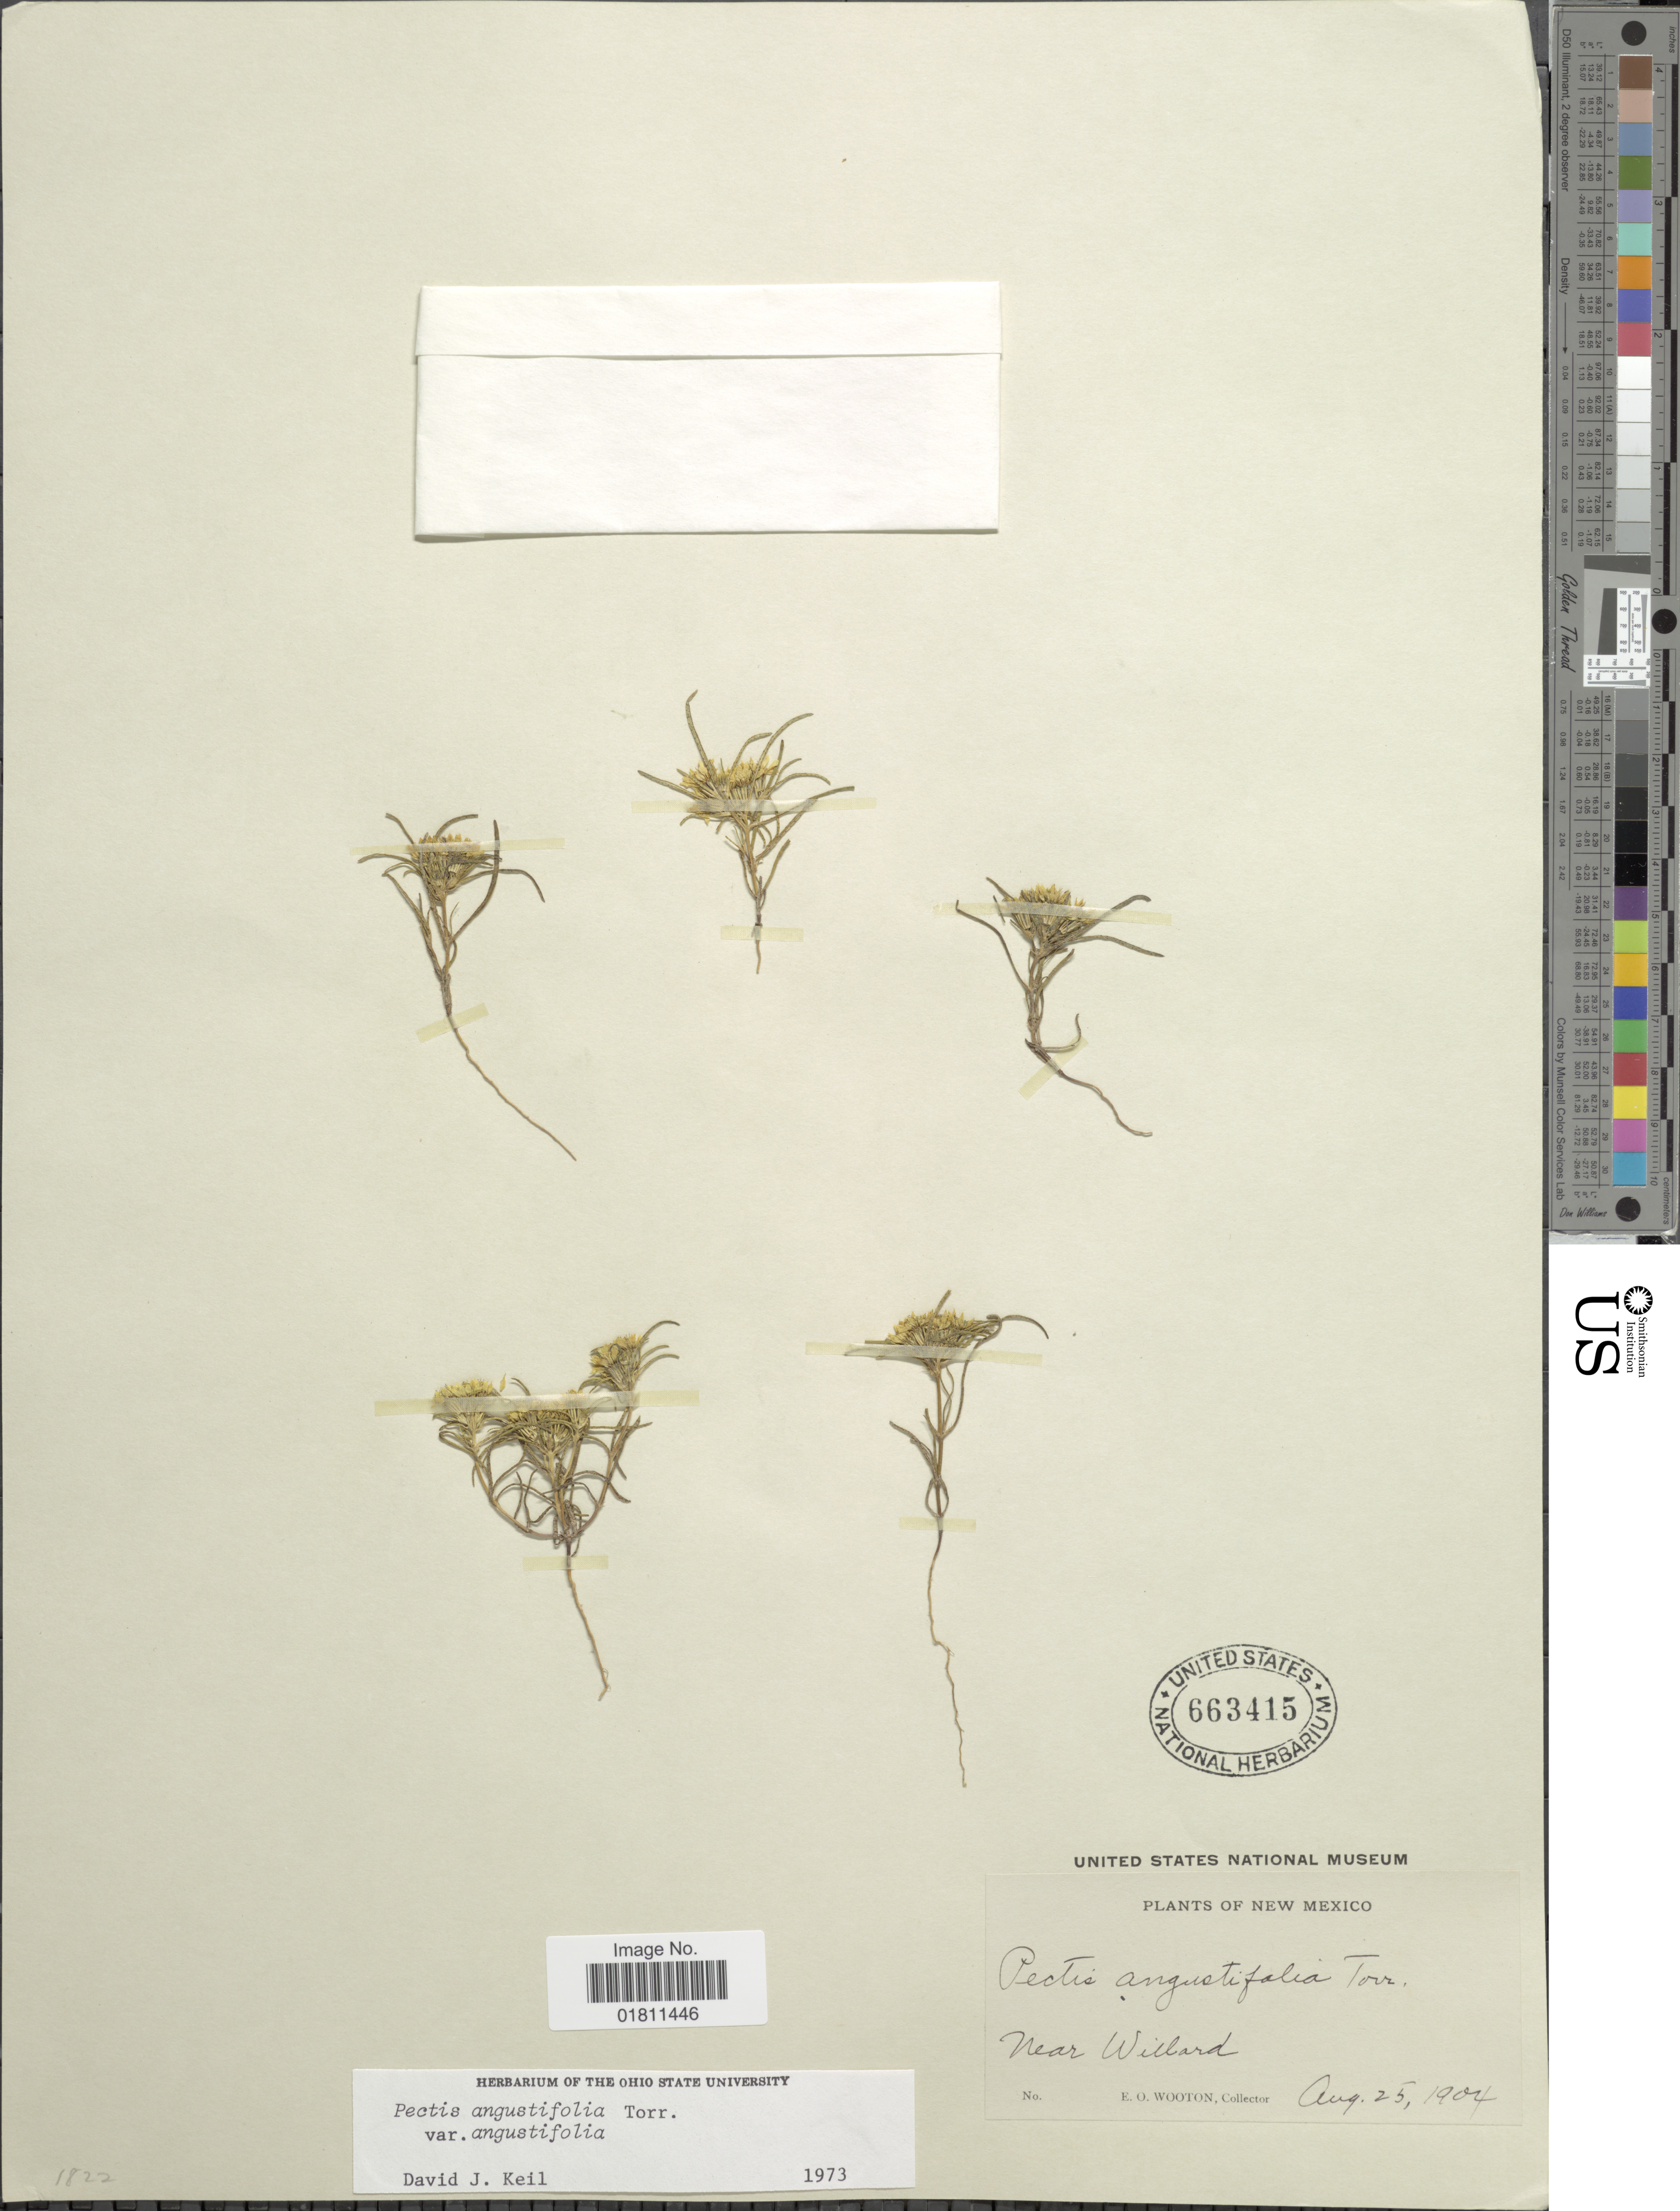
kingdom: Plantae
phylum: Tracheophyta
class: Magnoliopsida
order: Asterales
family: Asteraceae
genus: Pectis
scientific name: Pectis angustifolia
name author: Torr.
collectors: E. O. Wooton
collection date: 1904-08-25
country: United States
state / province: New Mexico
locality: Near Willard. New Mexico.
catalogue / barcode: US 663415